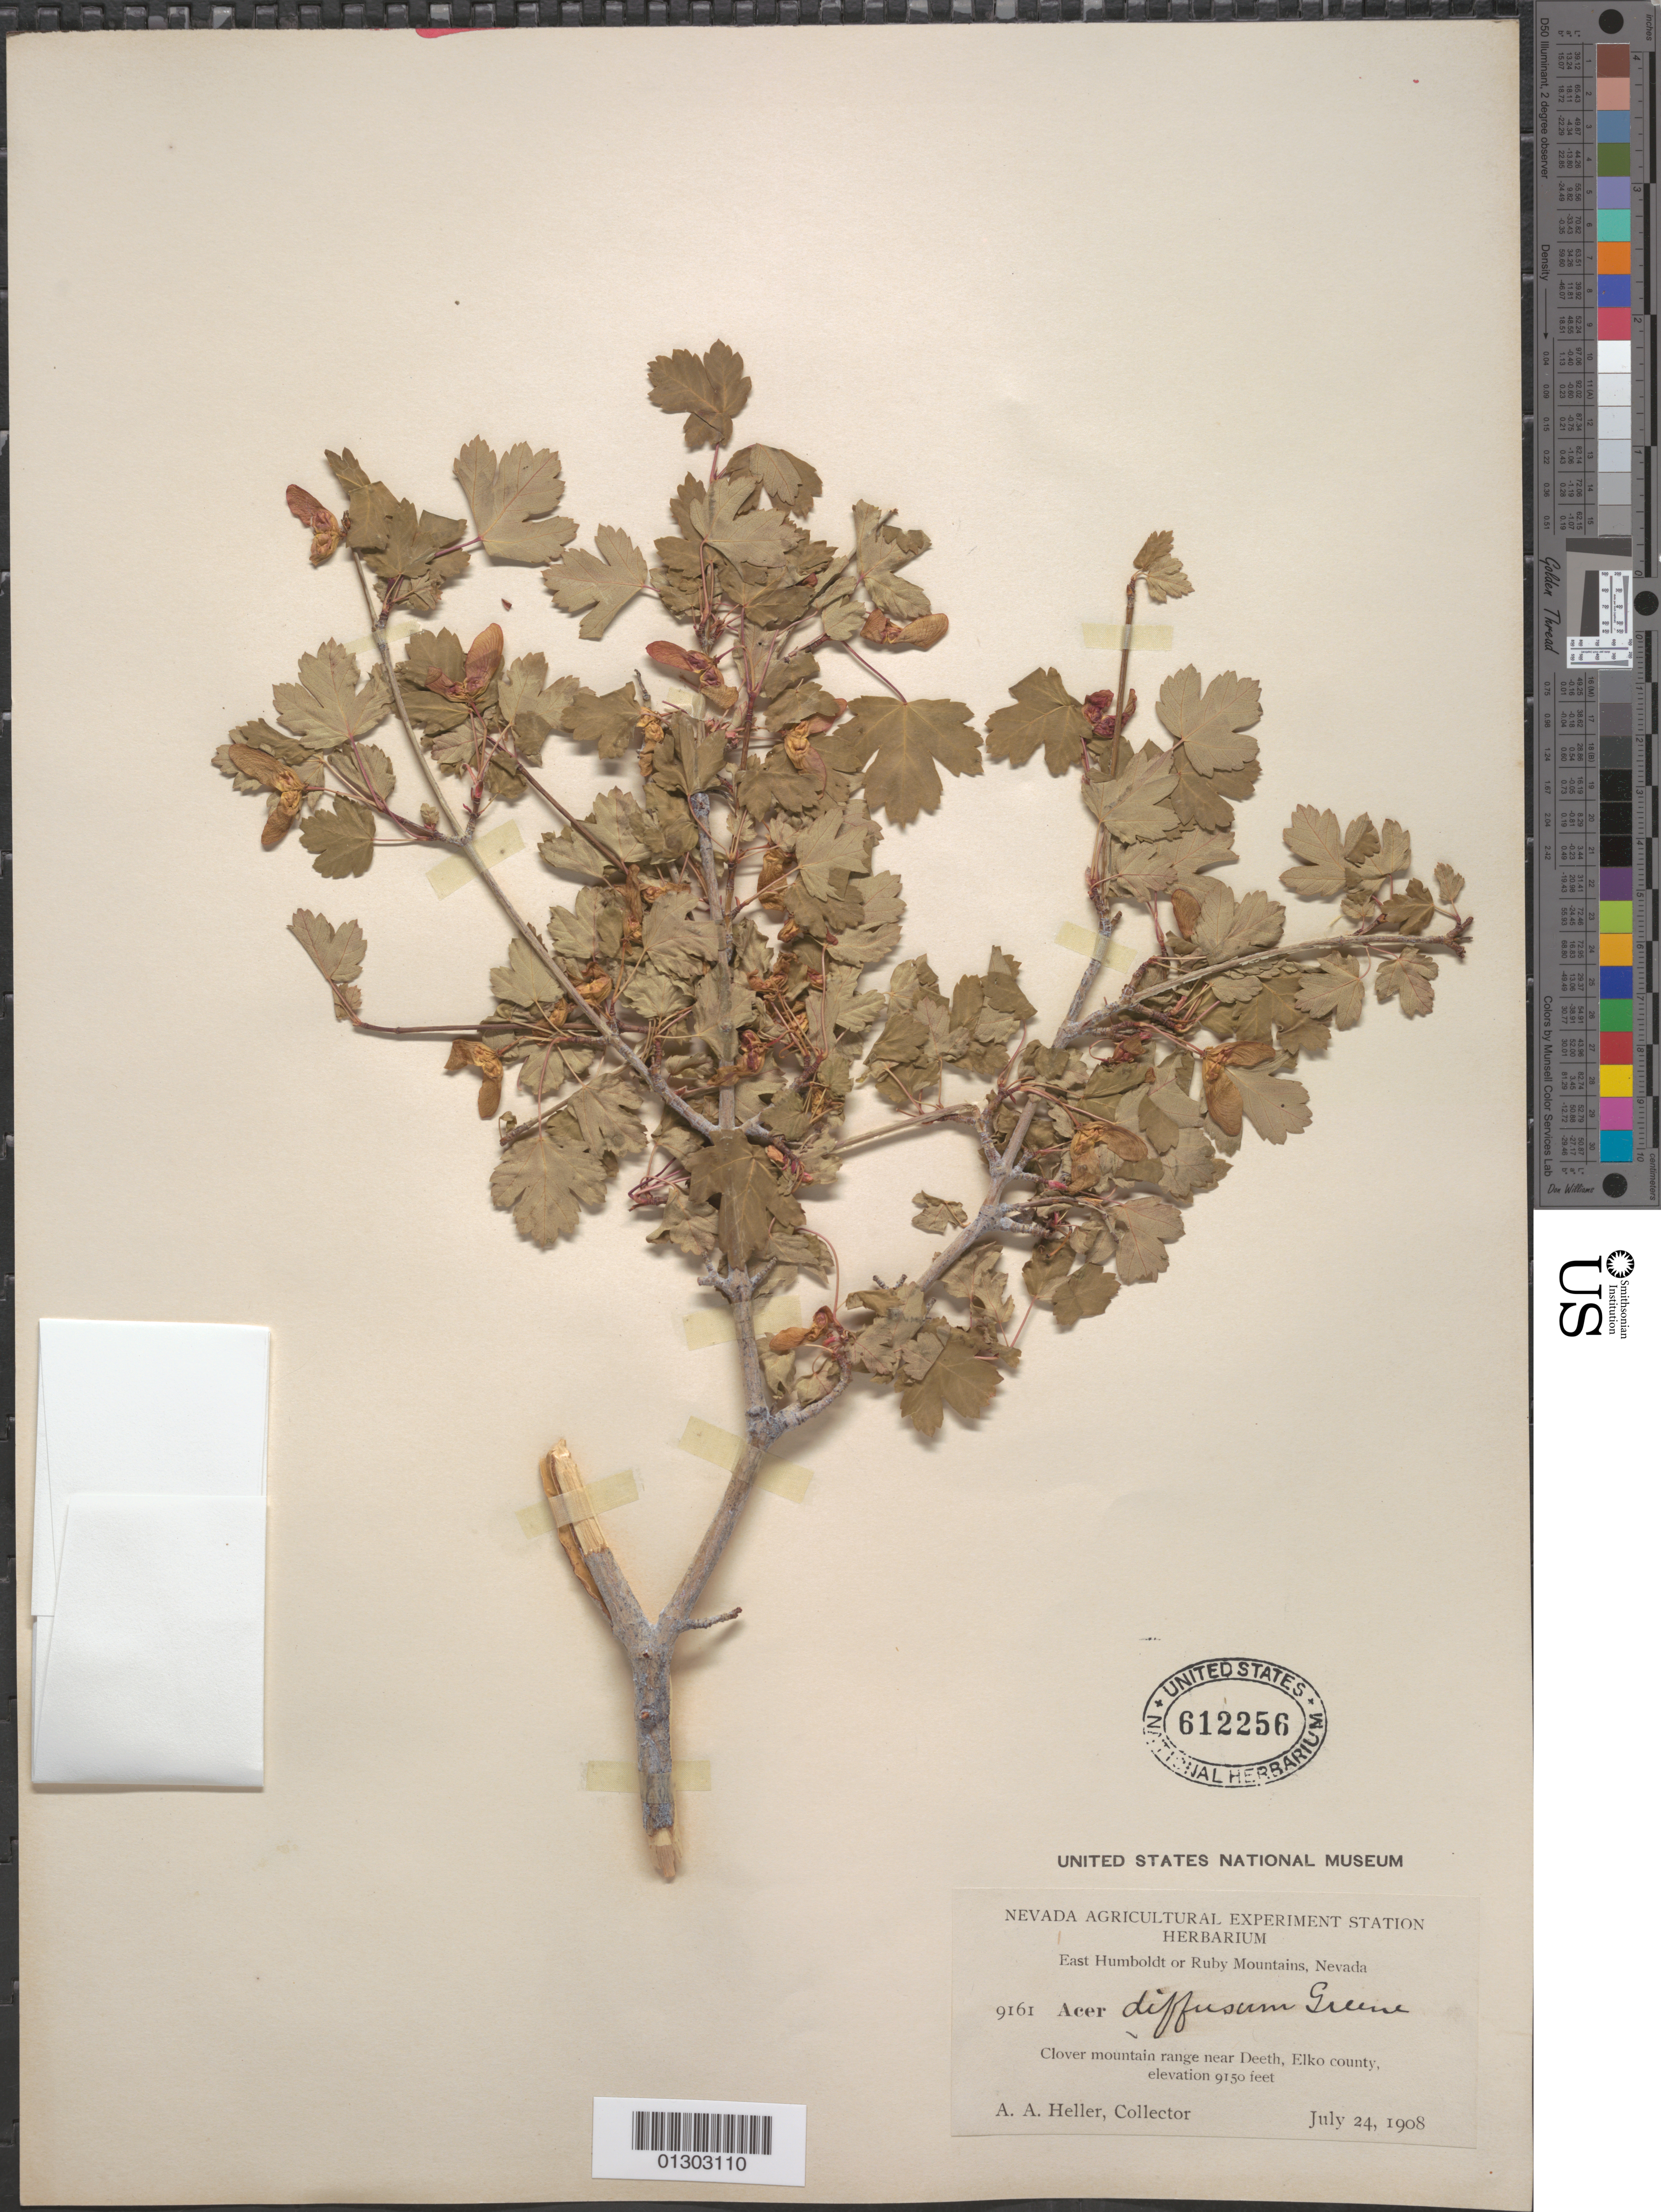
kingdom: Plantae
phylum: Tracheophyta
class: Magnoliopsida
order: Sapindales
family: Sapindaceae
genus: Acer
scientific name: Acer glabrum subsp. diffusum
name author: (Greene) A.E. Murray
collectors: A. A. Heller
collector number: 9161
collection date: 1908-07-24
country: United States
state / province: Nevada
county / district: Elko County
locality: Elko County, Clover Mountain Range, near Deeth.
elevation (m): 2789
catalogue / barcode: US 612256